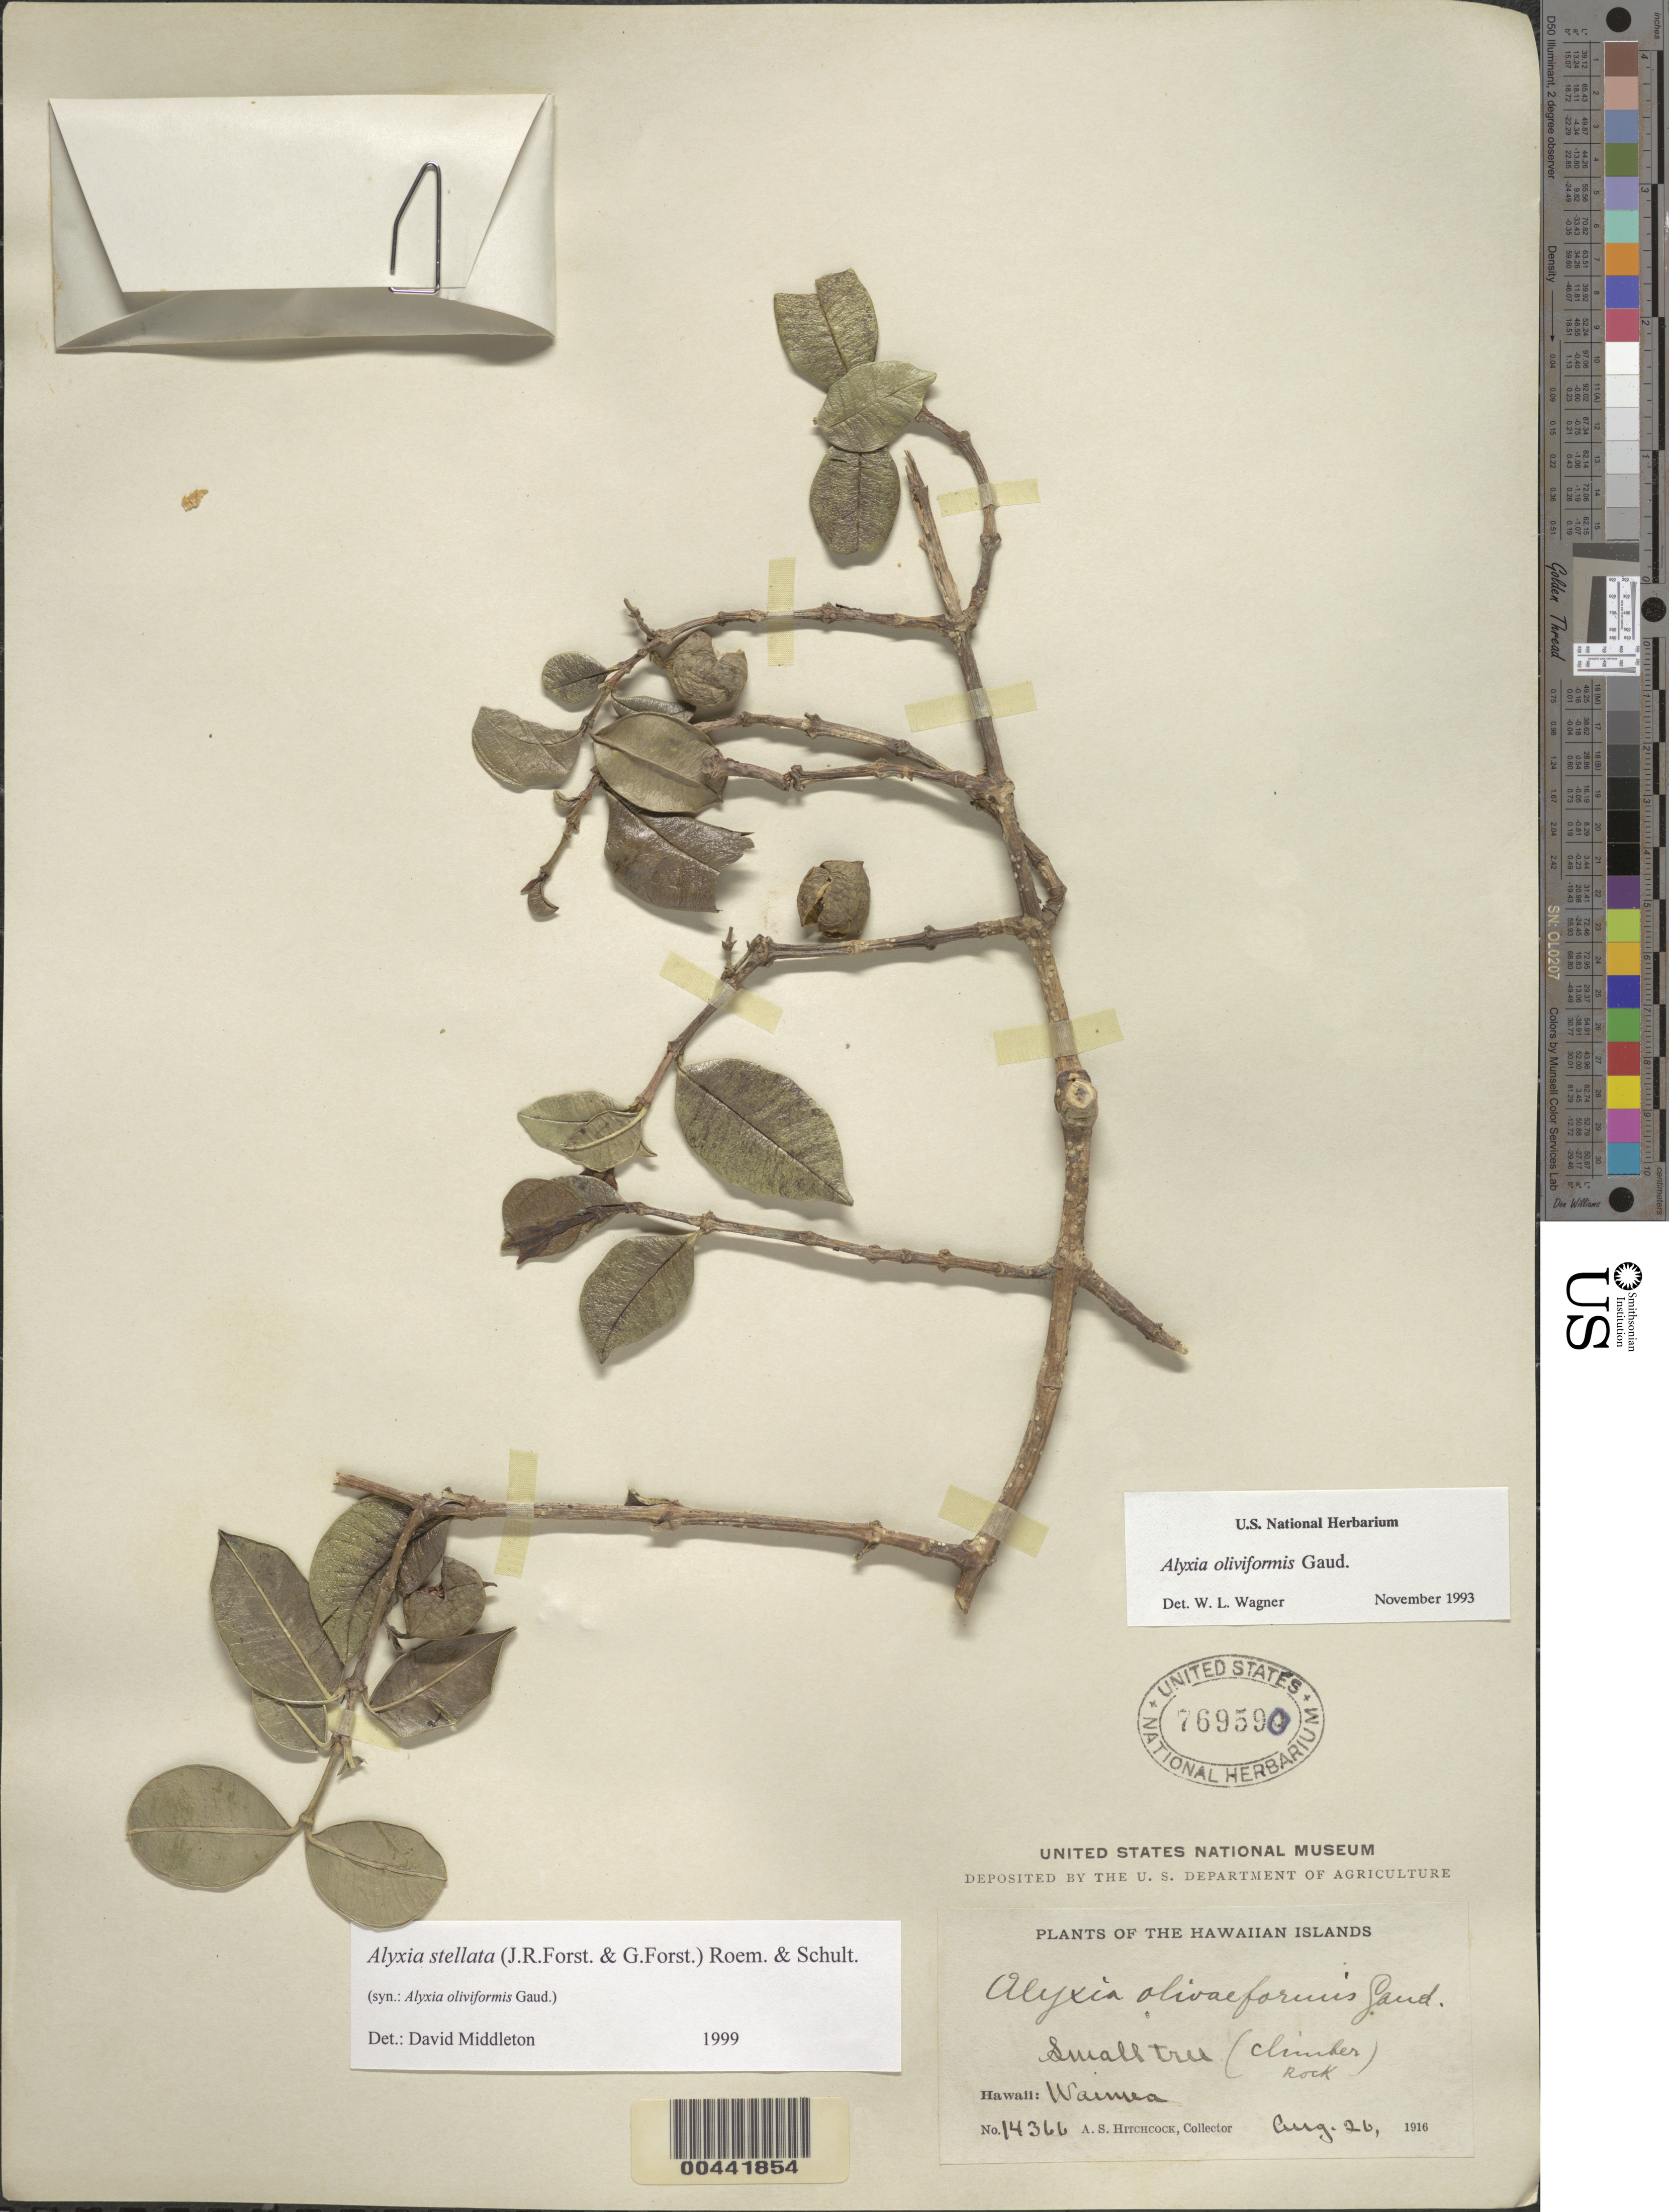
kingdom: Plantae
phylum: Tracheophyta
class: Magnoliopsida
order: Gentianales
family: Apocynaceae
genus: Alyxia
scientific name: Alyxia stellata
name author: (J.R. Forst. & G. Forst.) Roem. & Schult.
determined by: Middleton, D. J.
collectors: A. S. Hitchcock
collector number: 14366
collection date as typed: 26 Aug 1916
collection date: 1916-08-26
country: United States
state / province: Hawaii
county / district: Hawaii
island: Hawaii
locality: Waimea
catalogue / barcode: US 769590